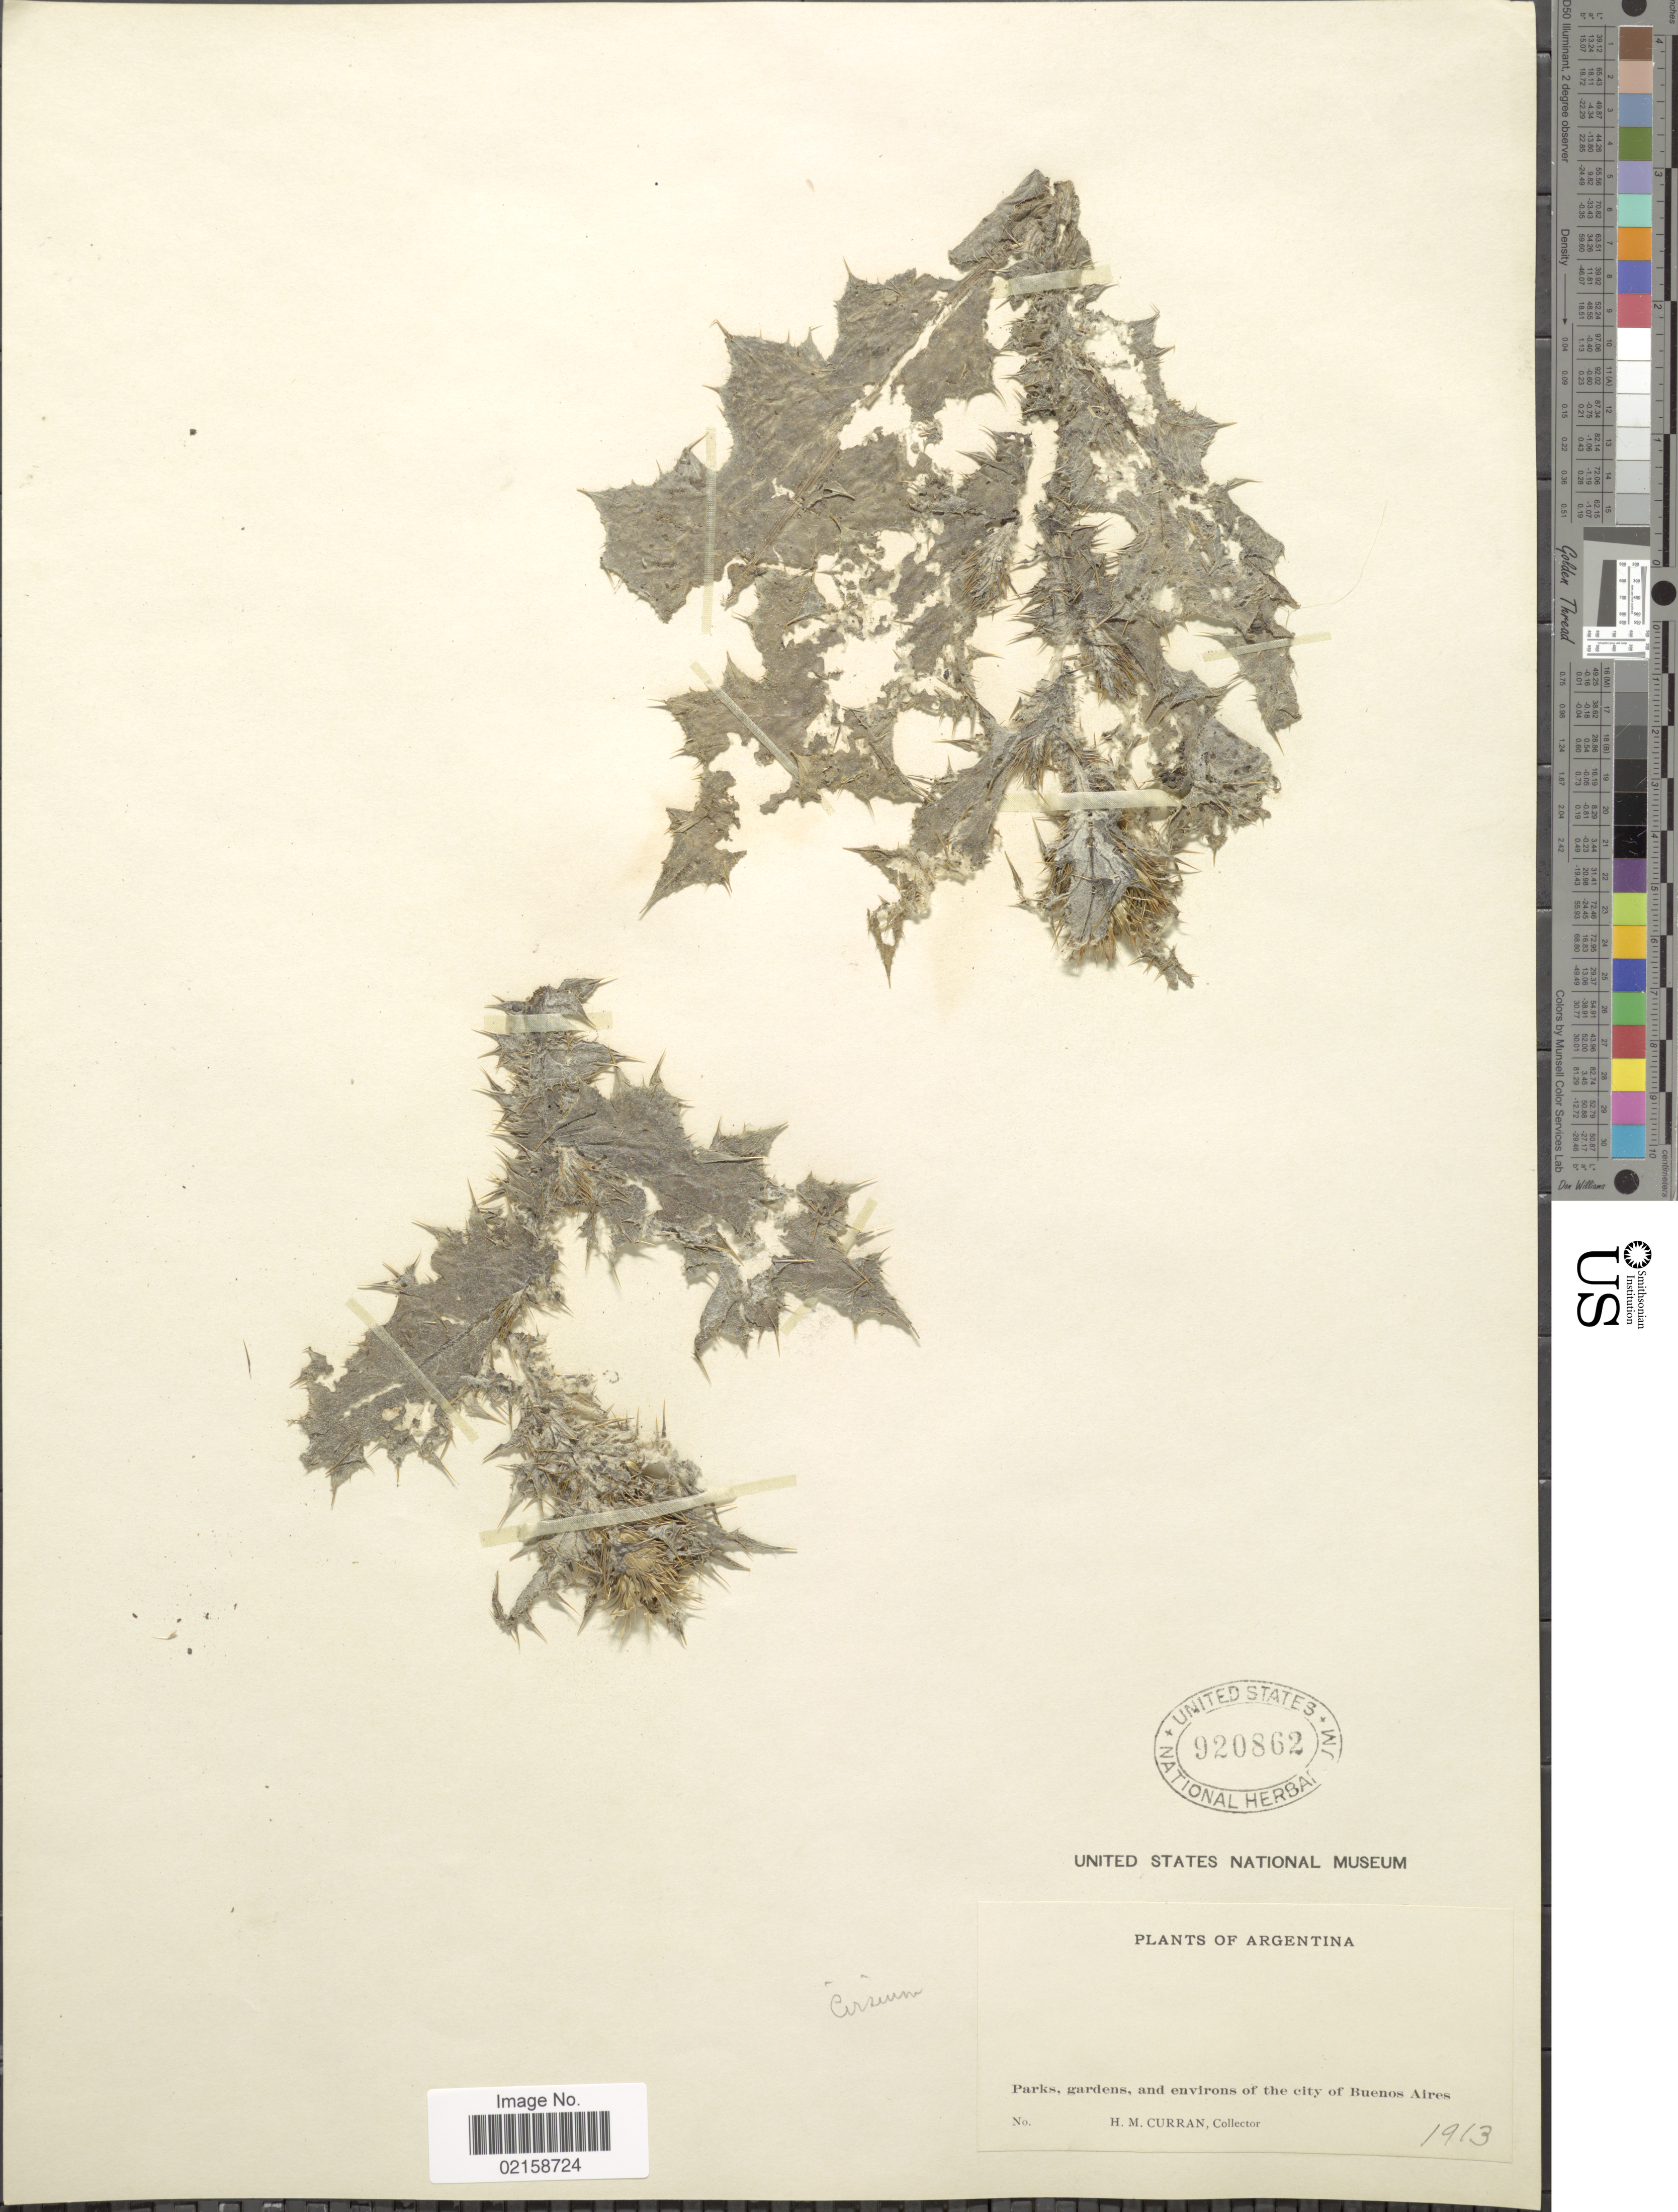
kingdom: Plantae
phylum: Tracheophyta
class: Magnoliopsida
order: Asterales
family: Asteraceae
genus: Cirsium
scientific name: Cirsium vulgare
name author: (Savi) Ten.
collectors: H. M. Curran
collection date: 1913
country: Argentina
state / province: Buenos Aires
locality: Parks, gardens, and environs of the city of Buenos Aires.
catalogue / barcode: US 920862